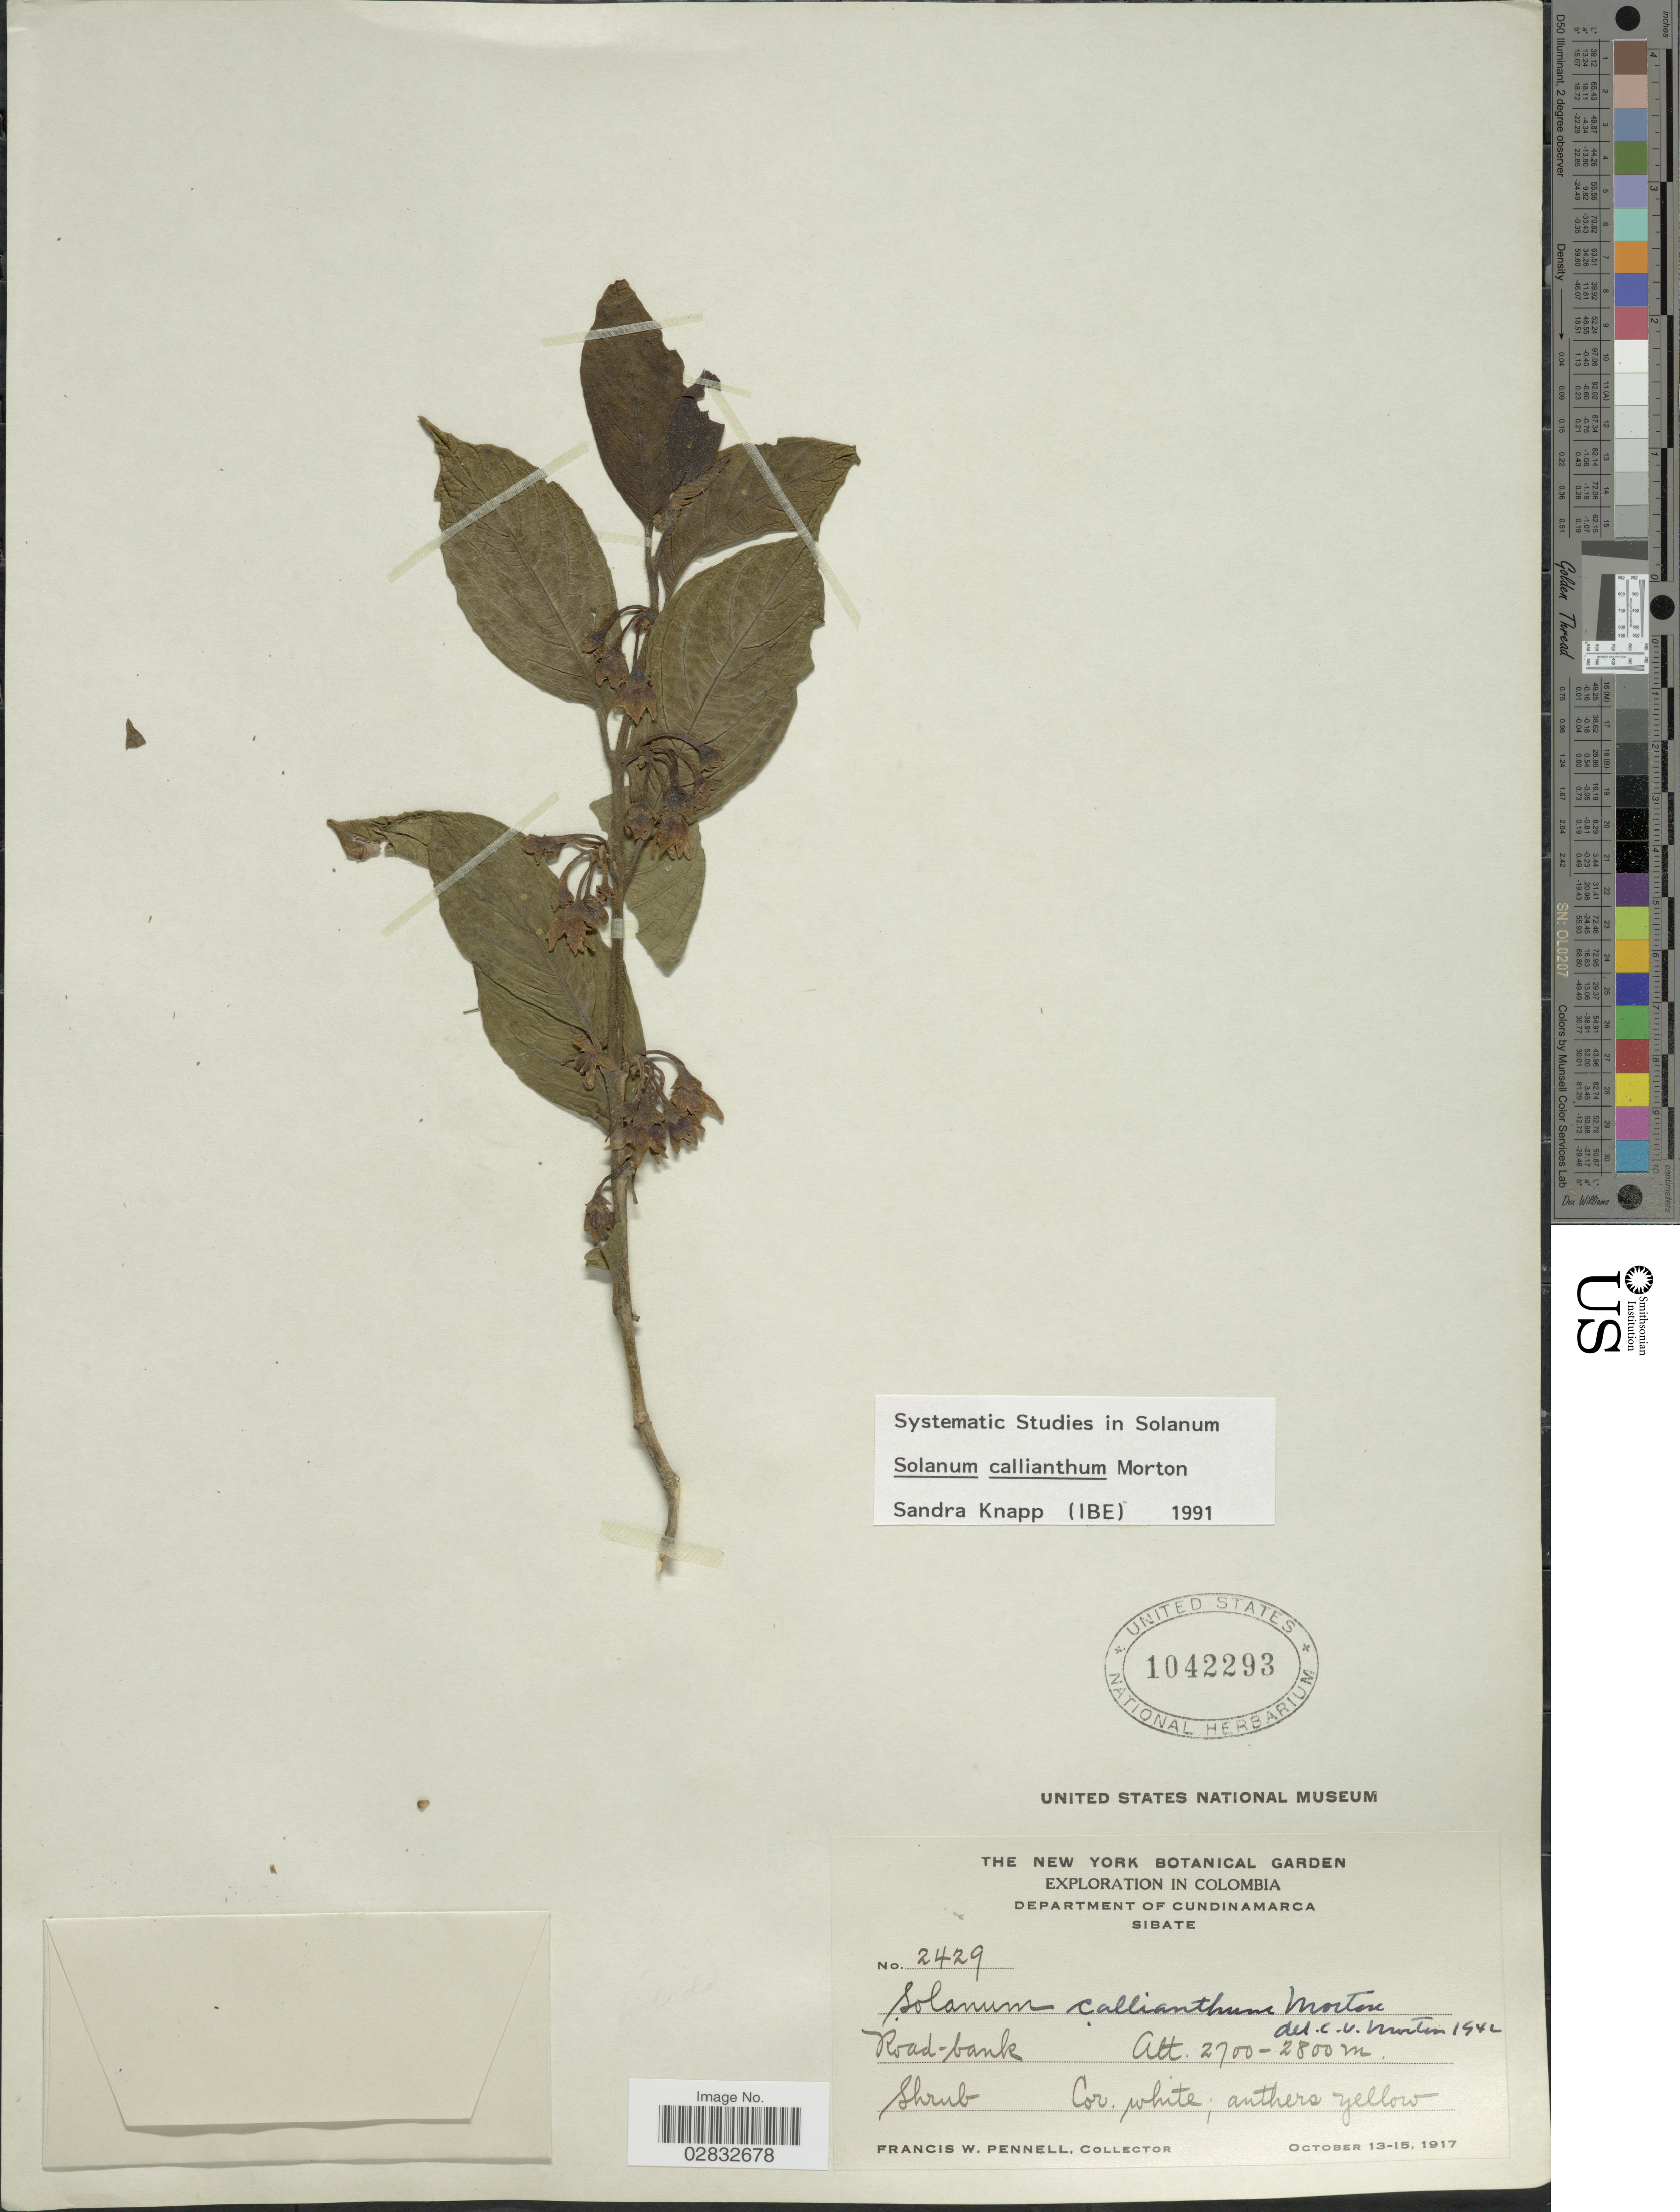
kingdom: Plantae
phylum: Tracheophyta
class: Magnoliopsida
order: Solanales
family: Solanaceae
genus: Solanum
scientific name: Solanum callianthum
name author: C.V. Morton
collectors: F. W. Pennell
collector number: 2429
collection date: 1917-10-13/1917-10-15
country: Colombia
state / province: Cundinamarca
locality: Department of Cundinamarca. Sibate. Road-bank.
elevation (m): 2700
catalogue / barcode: US 1042293